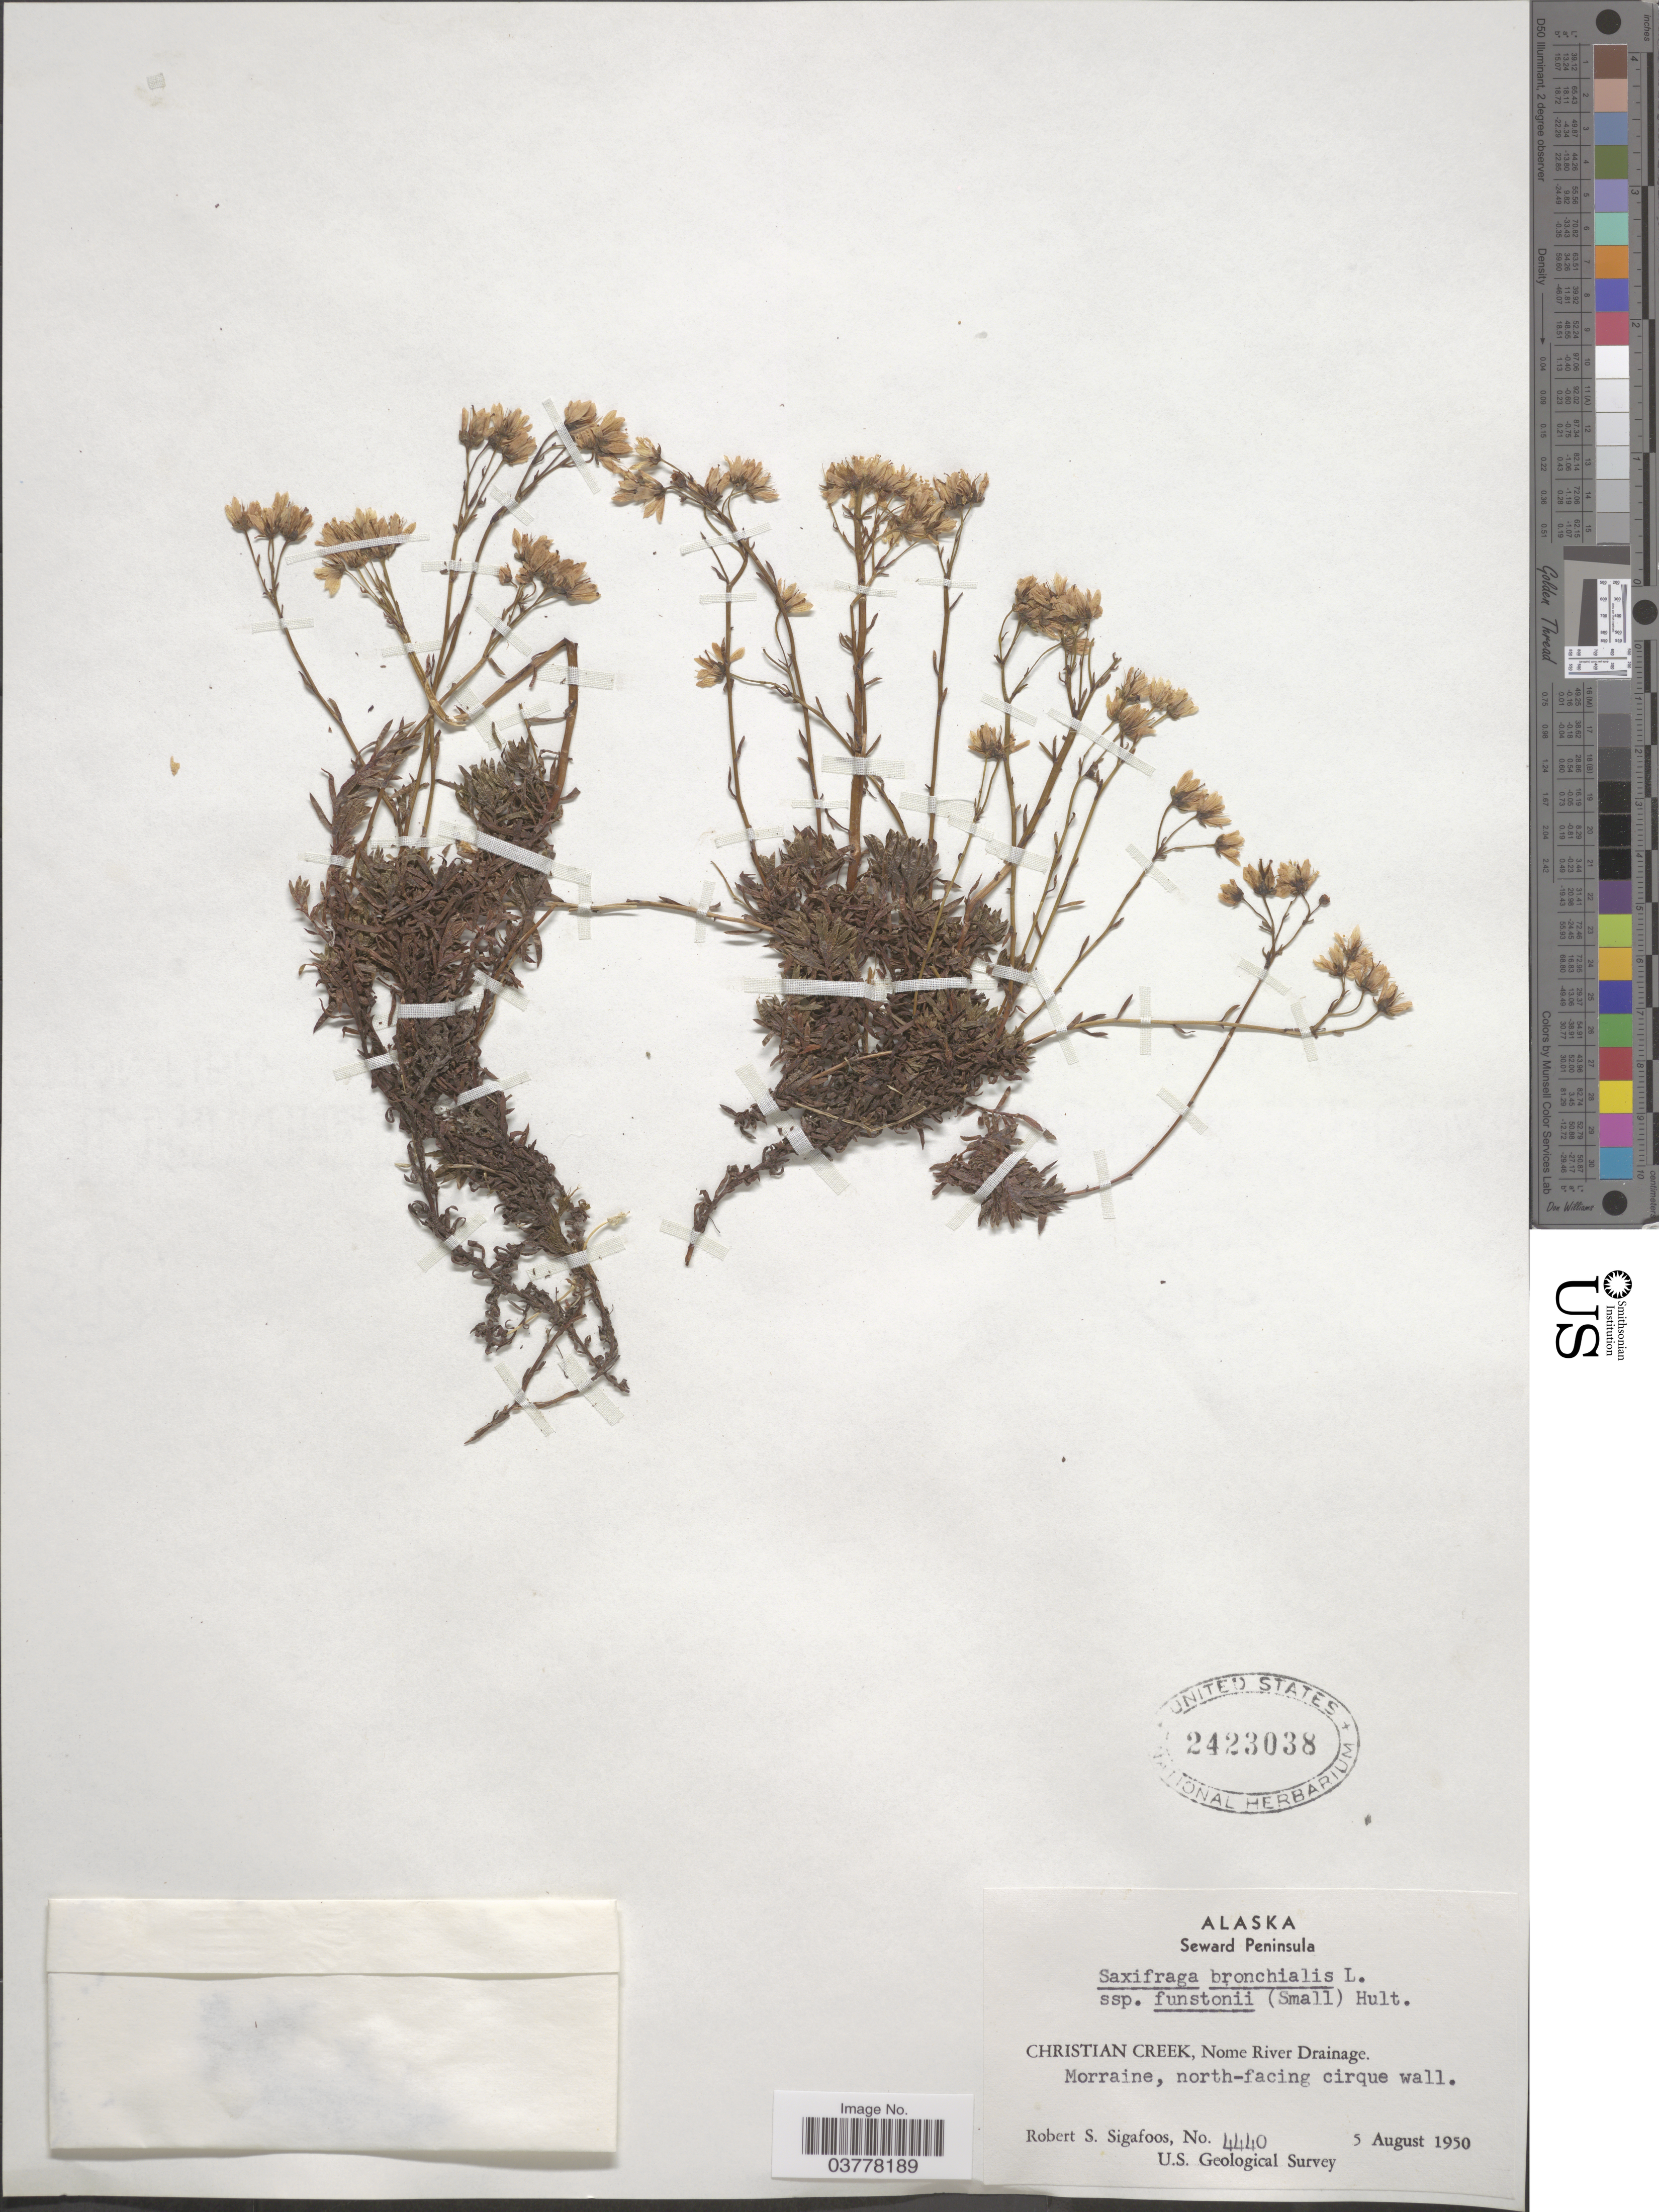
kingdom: Plantae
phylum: Tracheophyta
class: Magnoliopsida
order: Saxifragales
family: Saxifragaceae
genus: Saxifraga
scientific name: Saxifraga bronchialis subsp. funstonii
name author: (Small) Hultén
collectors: R. Sigafoos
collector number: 4440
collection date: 1950-08-05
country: United States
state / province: Alaska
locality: Seward Peninsula. Christian Creek, Nome River Drainage. Morraine, north-facing cirque wall.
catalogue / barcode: US 2423038